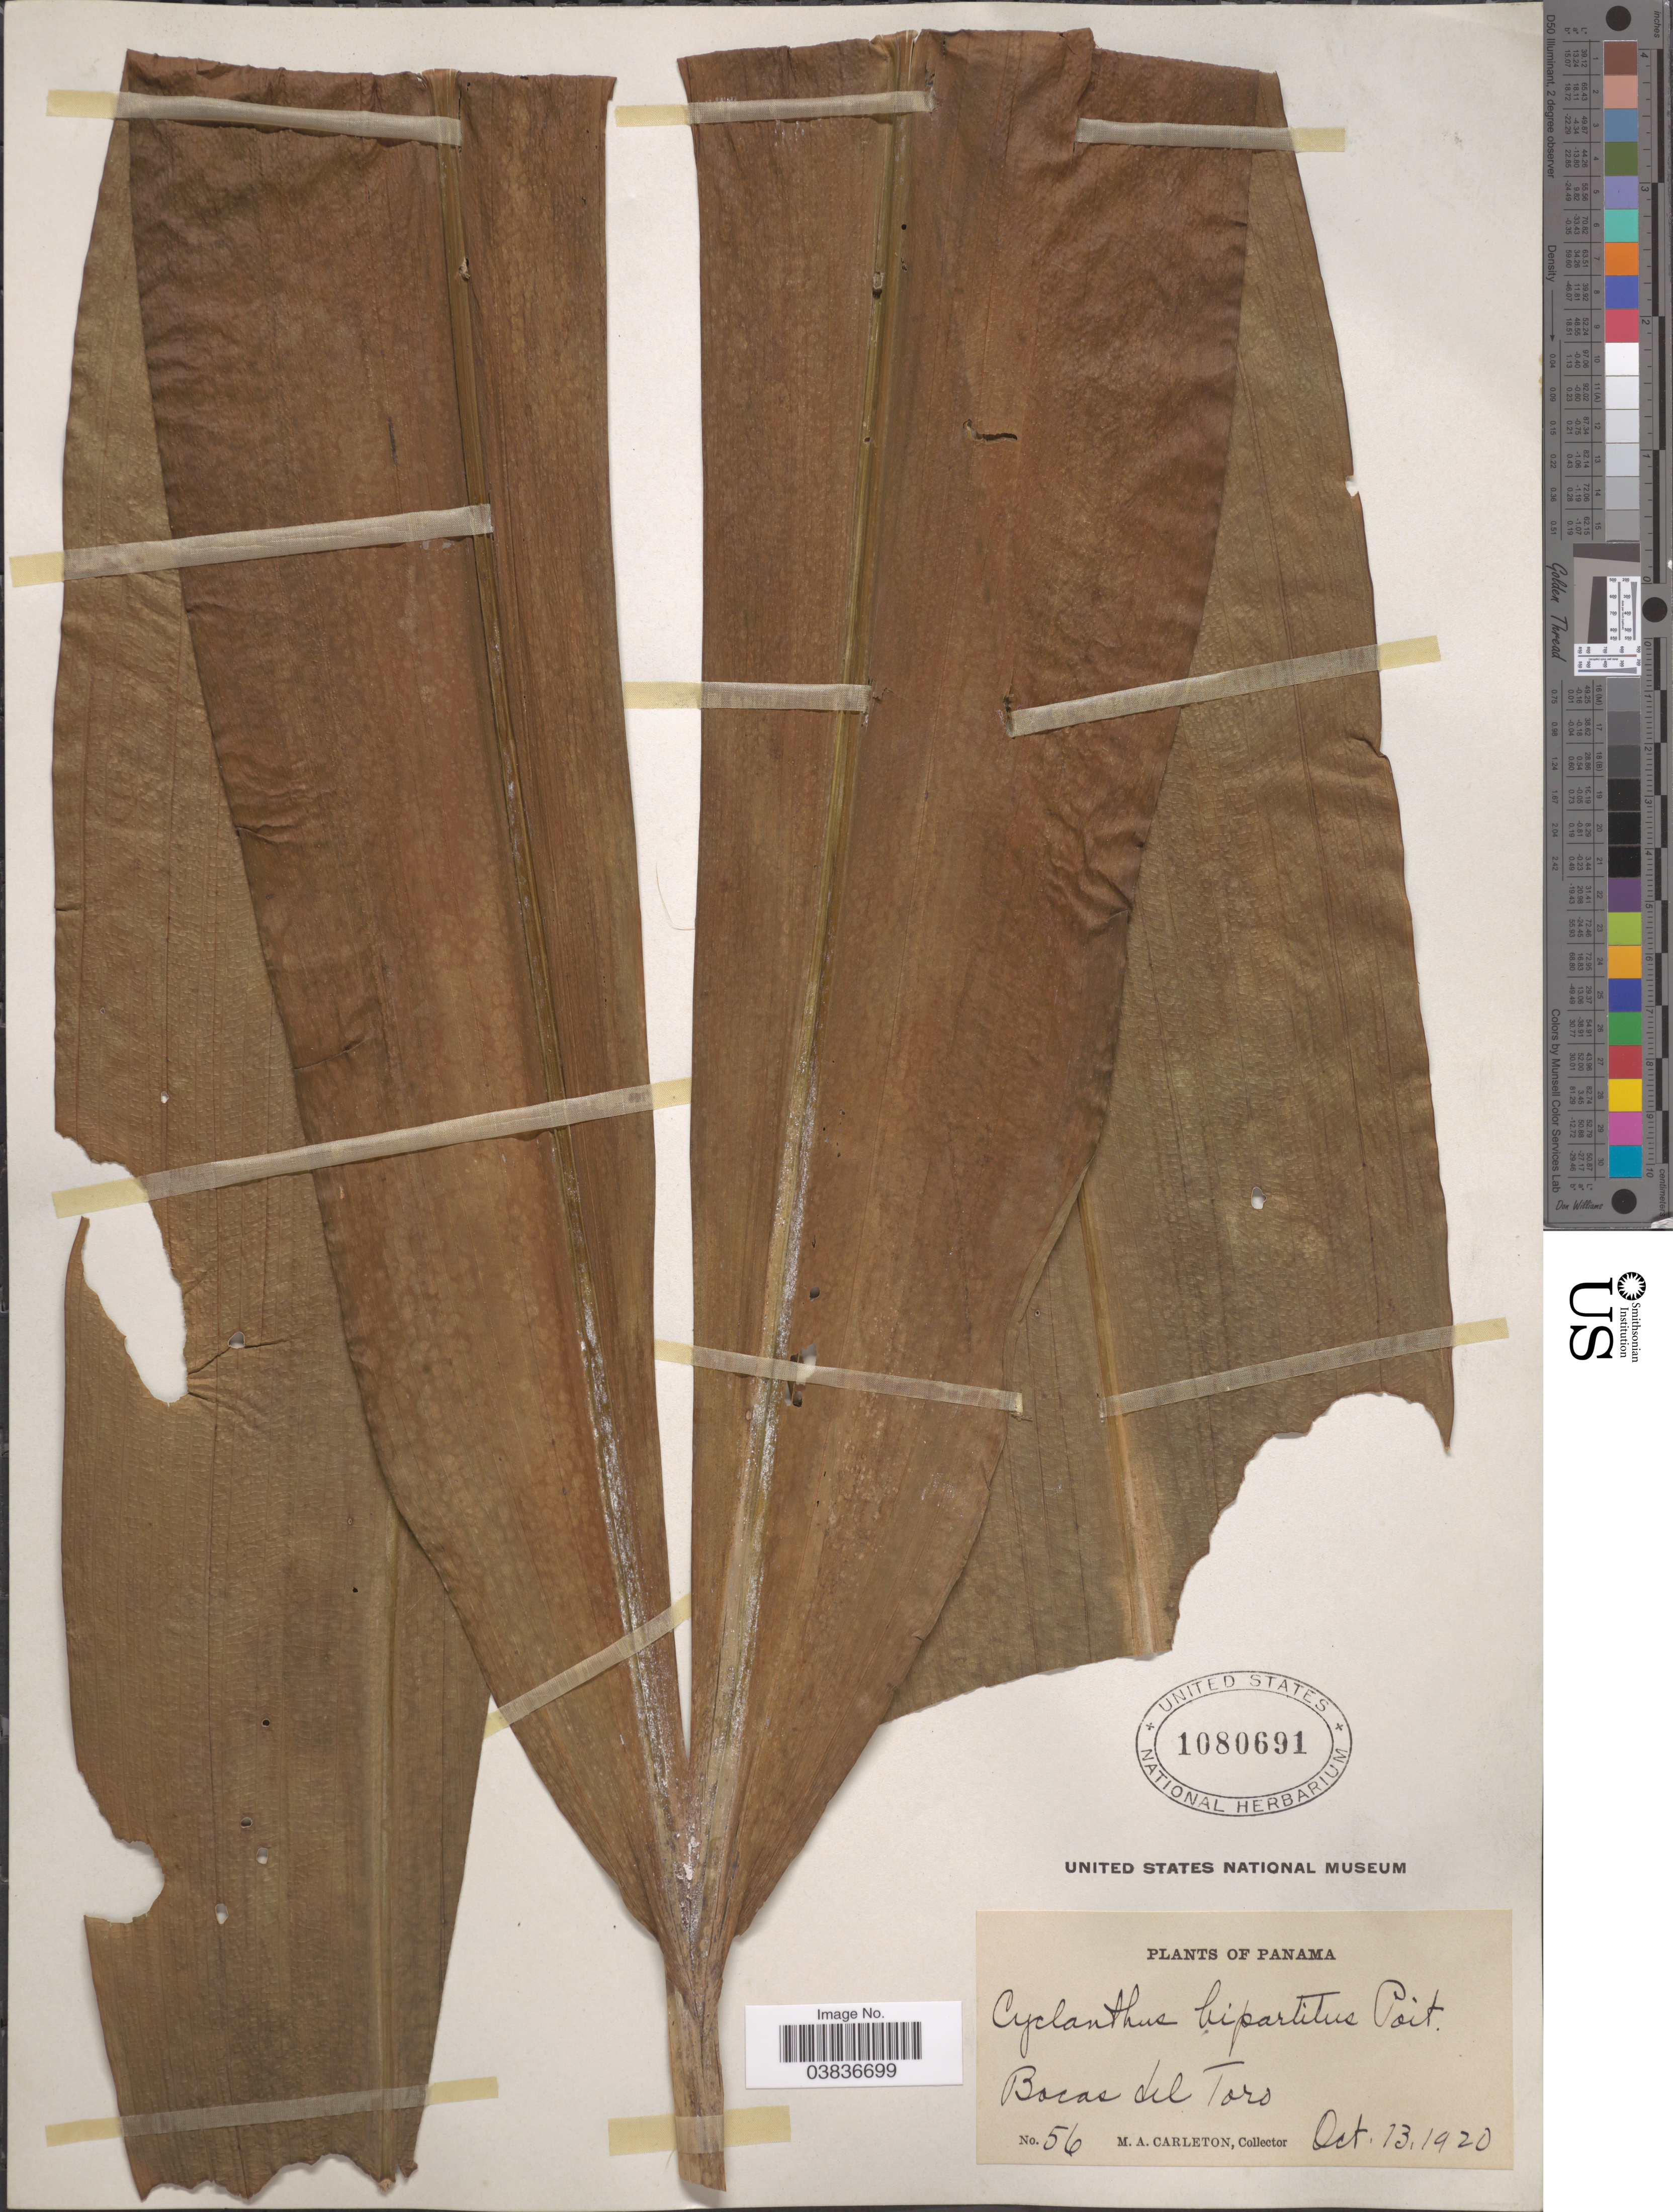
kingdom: Plantae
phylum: Tracheophyta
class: Liliopsida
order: Pandanales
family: Cyclanthaceae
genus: Cyclanthus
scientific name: Cyclanthus bipartitus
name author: Poit. ex A. Rich.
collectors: M. A. Carleton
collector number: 56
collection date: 1920-10-13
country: Panama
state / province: Bocas del Toro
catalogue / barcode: US 1080691